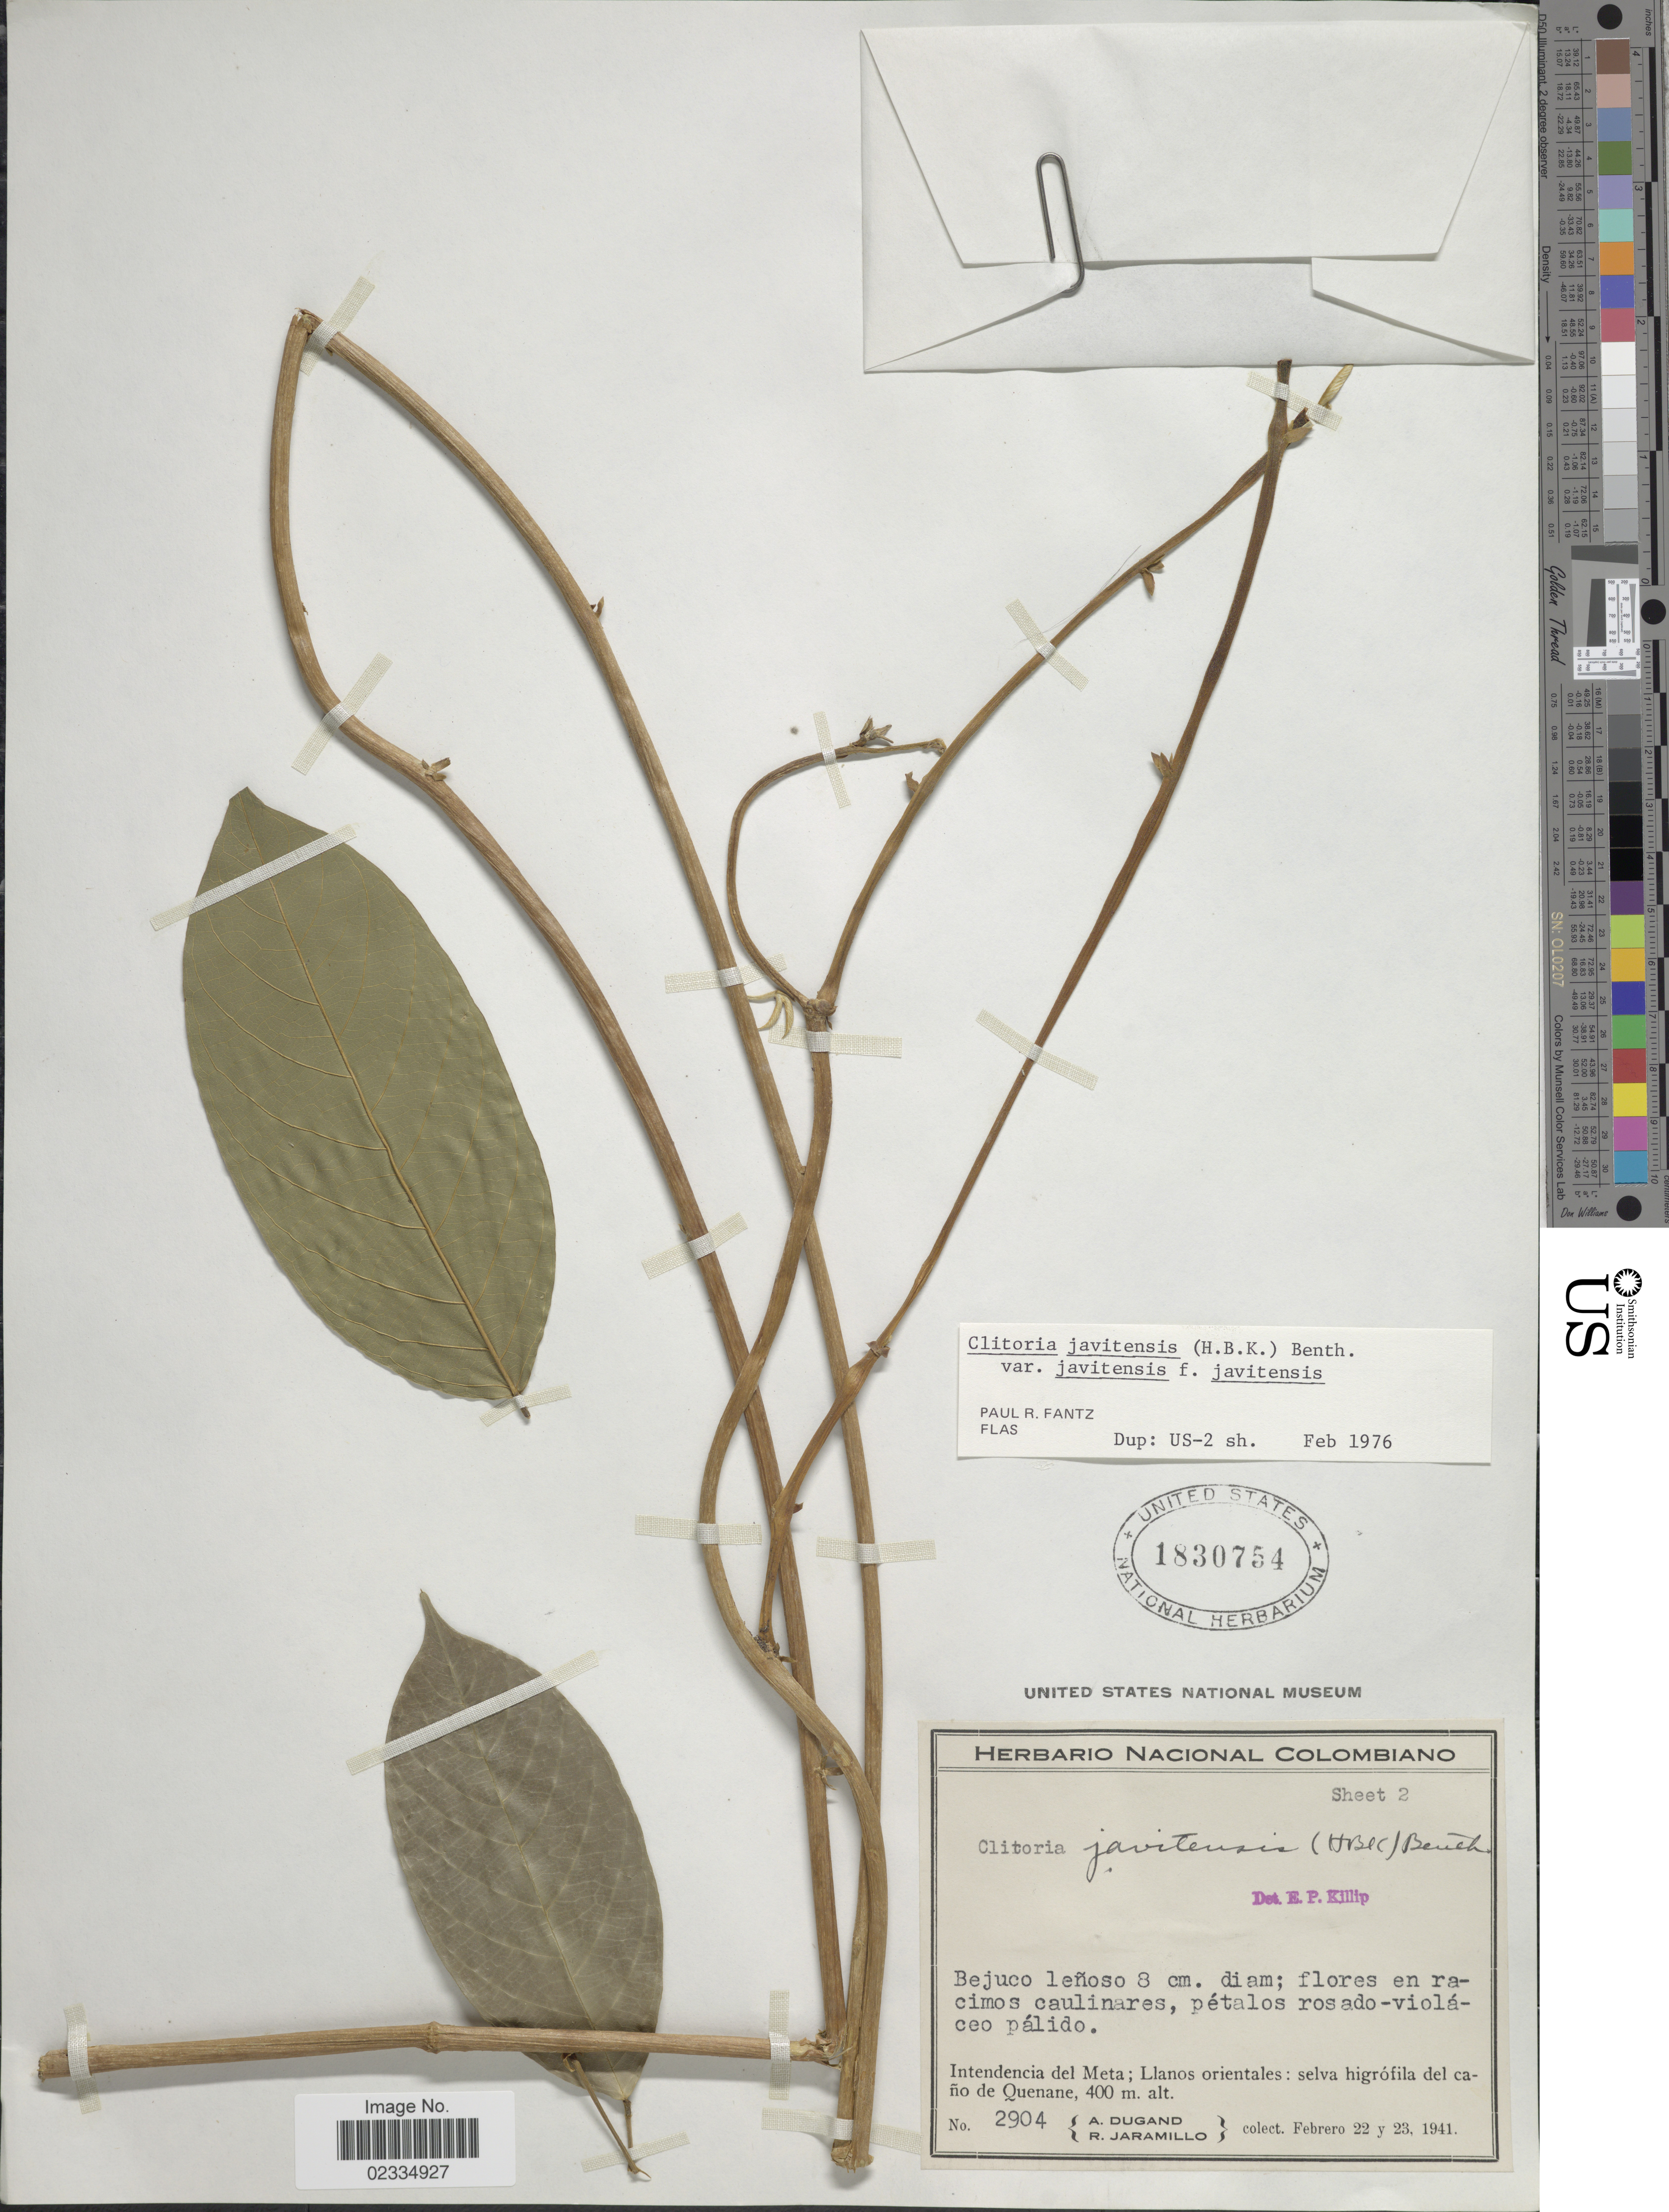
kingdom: Plantae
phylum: Tracheophyta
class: Magnoliopsida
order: Fabales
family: Fabaceae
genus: Clitoria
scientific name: Clitoria javitensis f. javitensis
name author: (Kunth) Benth.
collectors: A. Dugand & R. Jaramillo M.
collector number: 2904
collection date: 1941-02-22/1941-02-23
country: Colombia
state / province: Meta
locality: Llanos Orientales: selva higrofila del cano de Quenane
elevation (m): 400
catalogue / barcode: US 1830754